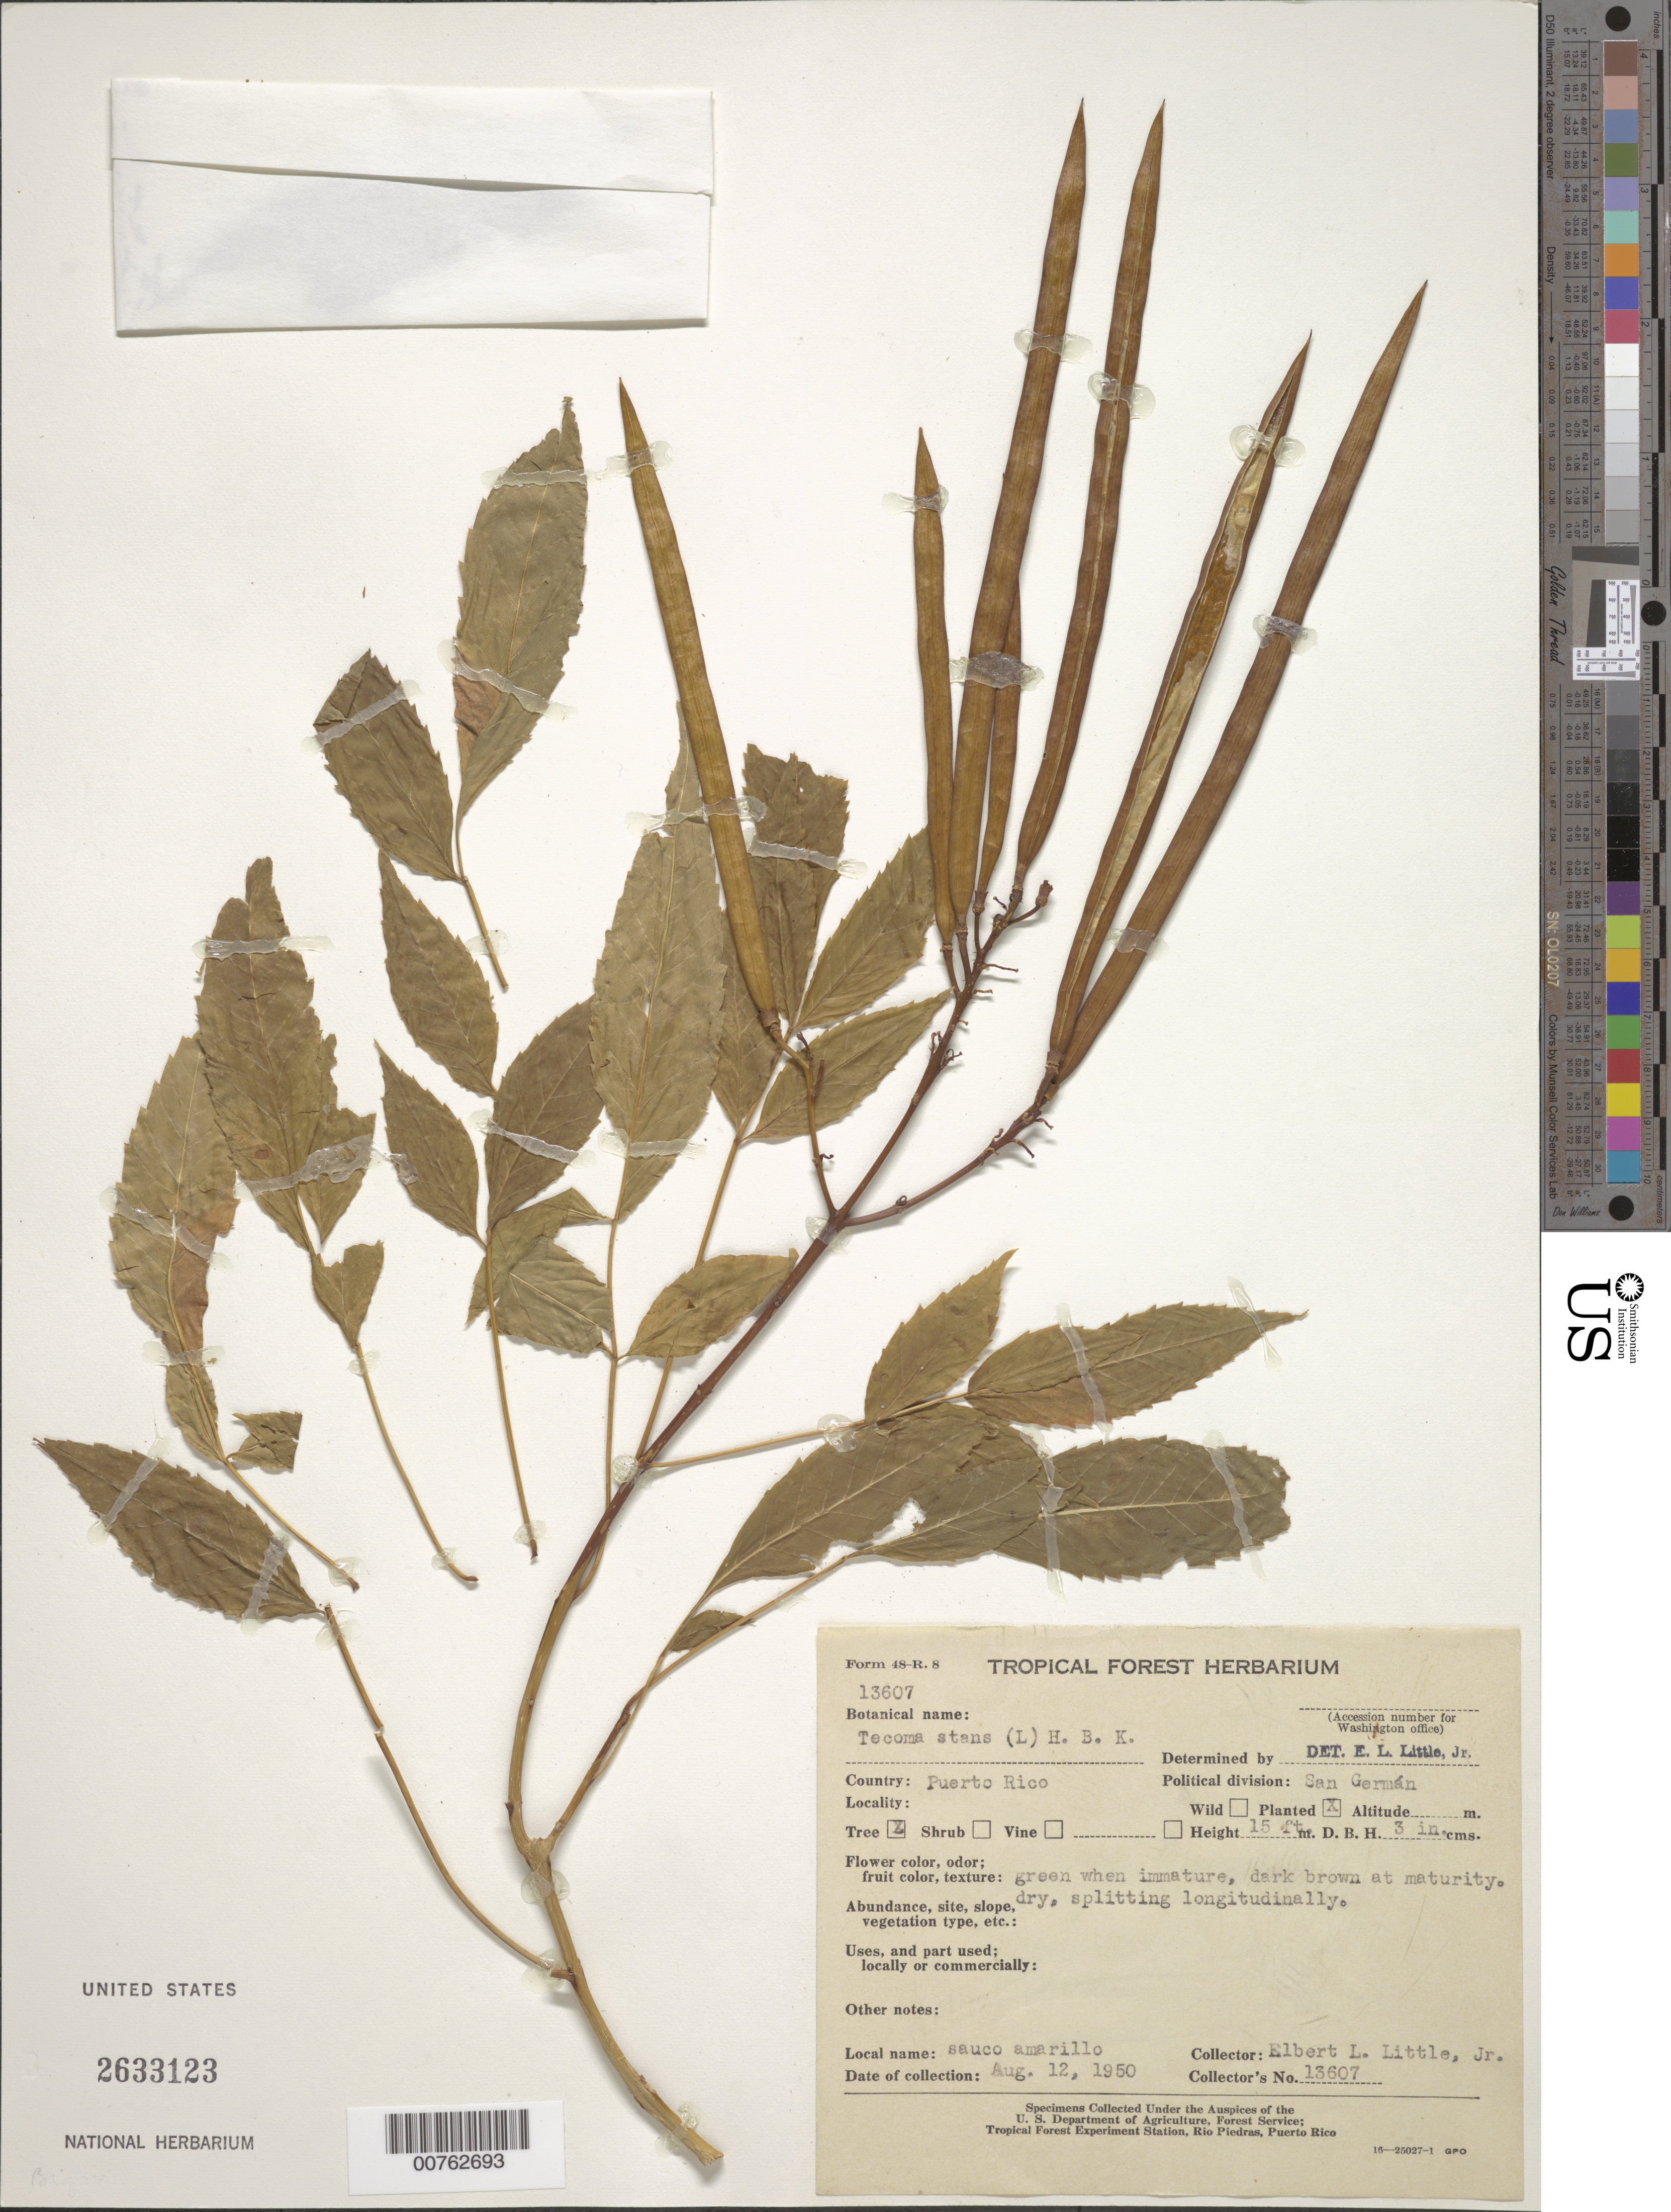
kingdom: Plantae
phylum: Tracheophyta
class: Magnoliopsida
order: Lamiales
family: Bignoniaceae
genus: Tecoma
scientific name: Tecoma stans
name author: (L.) Juss. ex Kunth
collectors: E. L. Little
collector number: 13607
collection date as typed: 12 Aug 1950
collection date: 1950-08-12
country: Puerto Rico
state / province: San Germán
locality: San Germán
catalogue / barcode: US 2633123